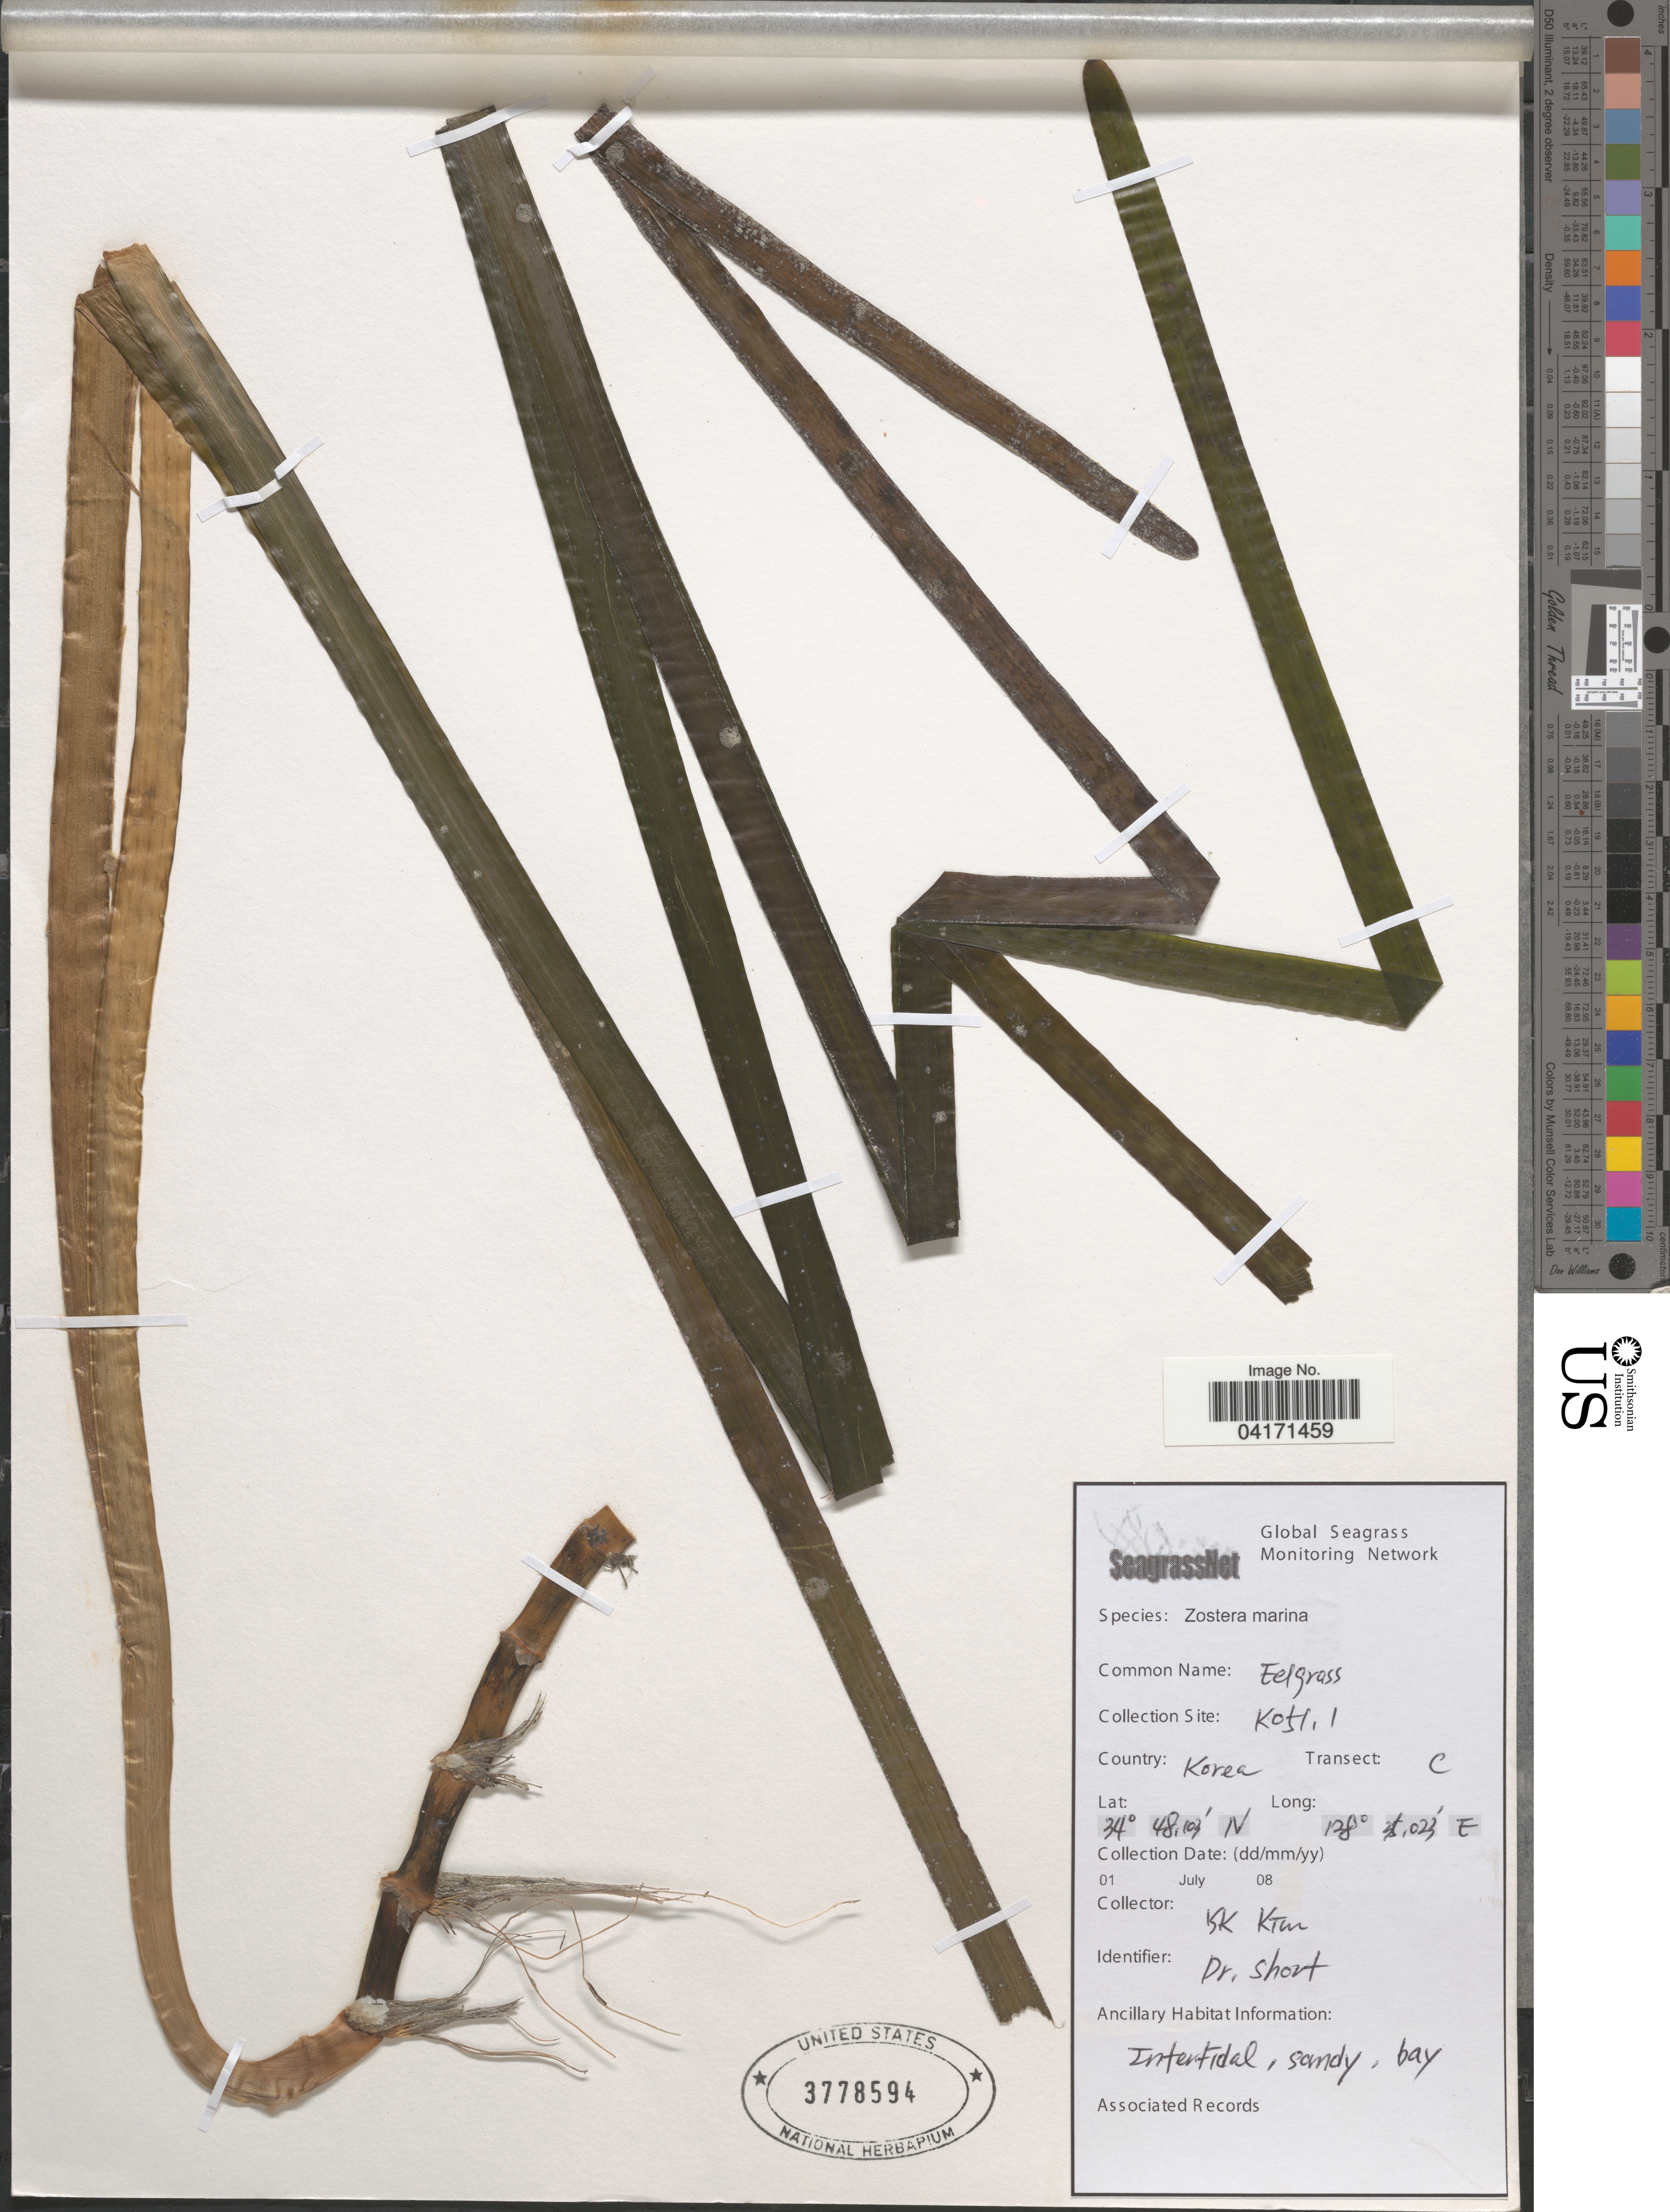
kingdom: Plantae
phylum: Tracheophyta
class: Liliopsida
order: Alismatales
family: Zosteraceae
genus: Zostera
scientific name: Zostera marina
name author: L.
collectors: S. Kim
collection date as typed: Transcribed d/m/y: 1/7/8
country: South Korea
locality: KO51,1. Transect: C.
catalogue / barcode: US 3778594